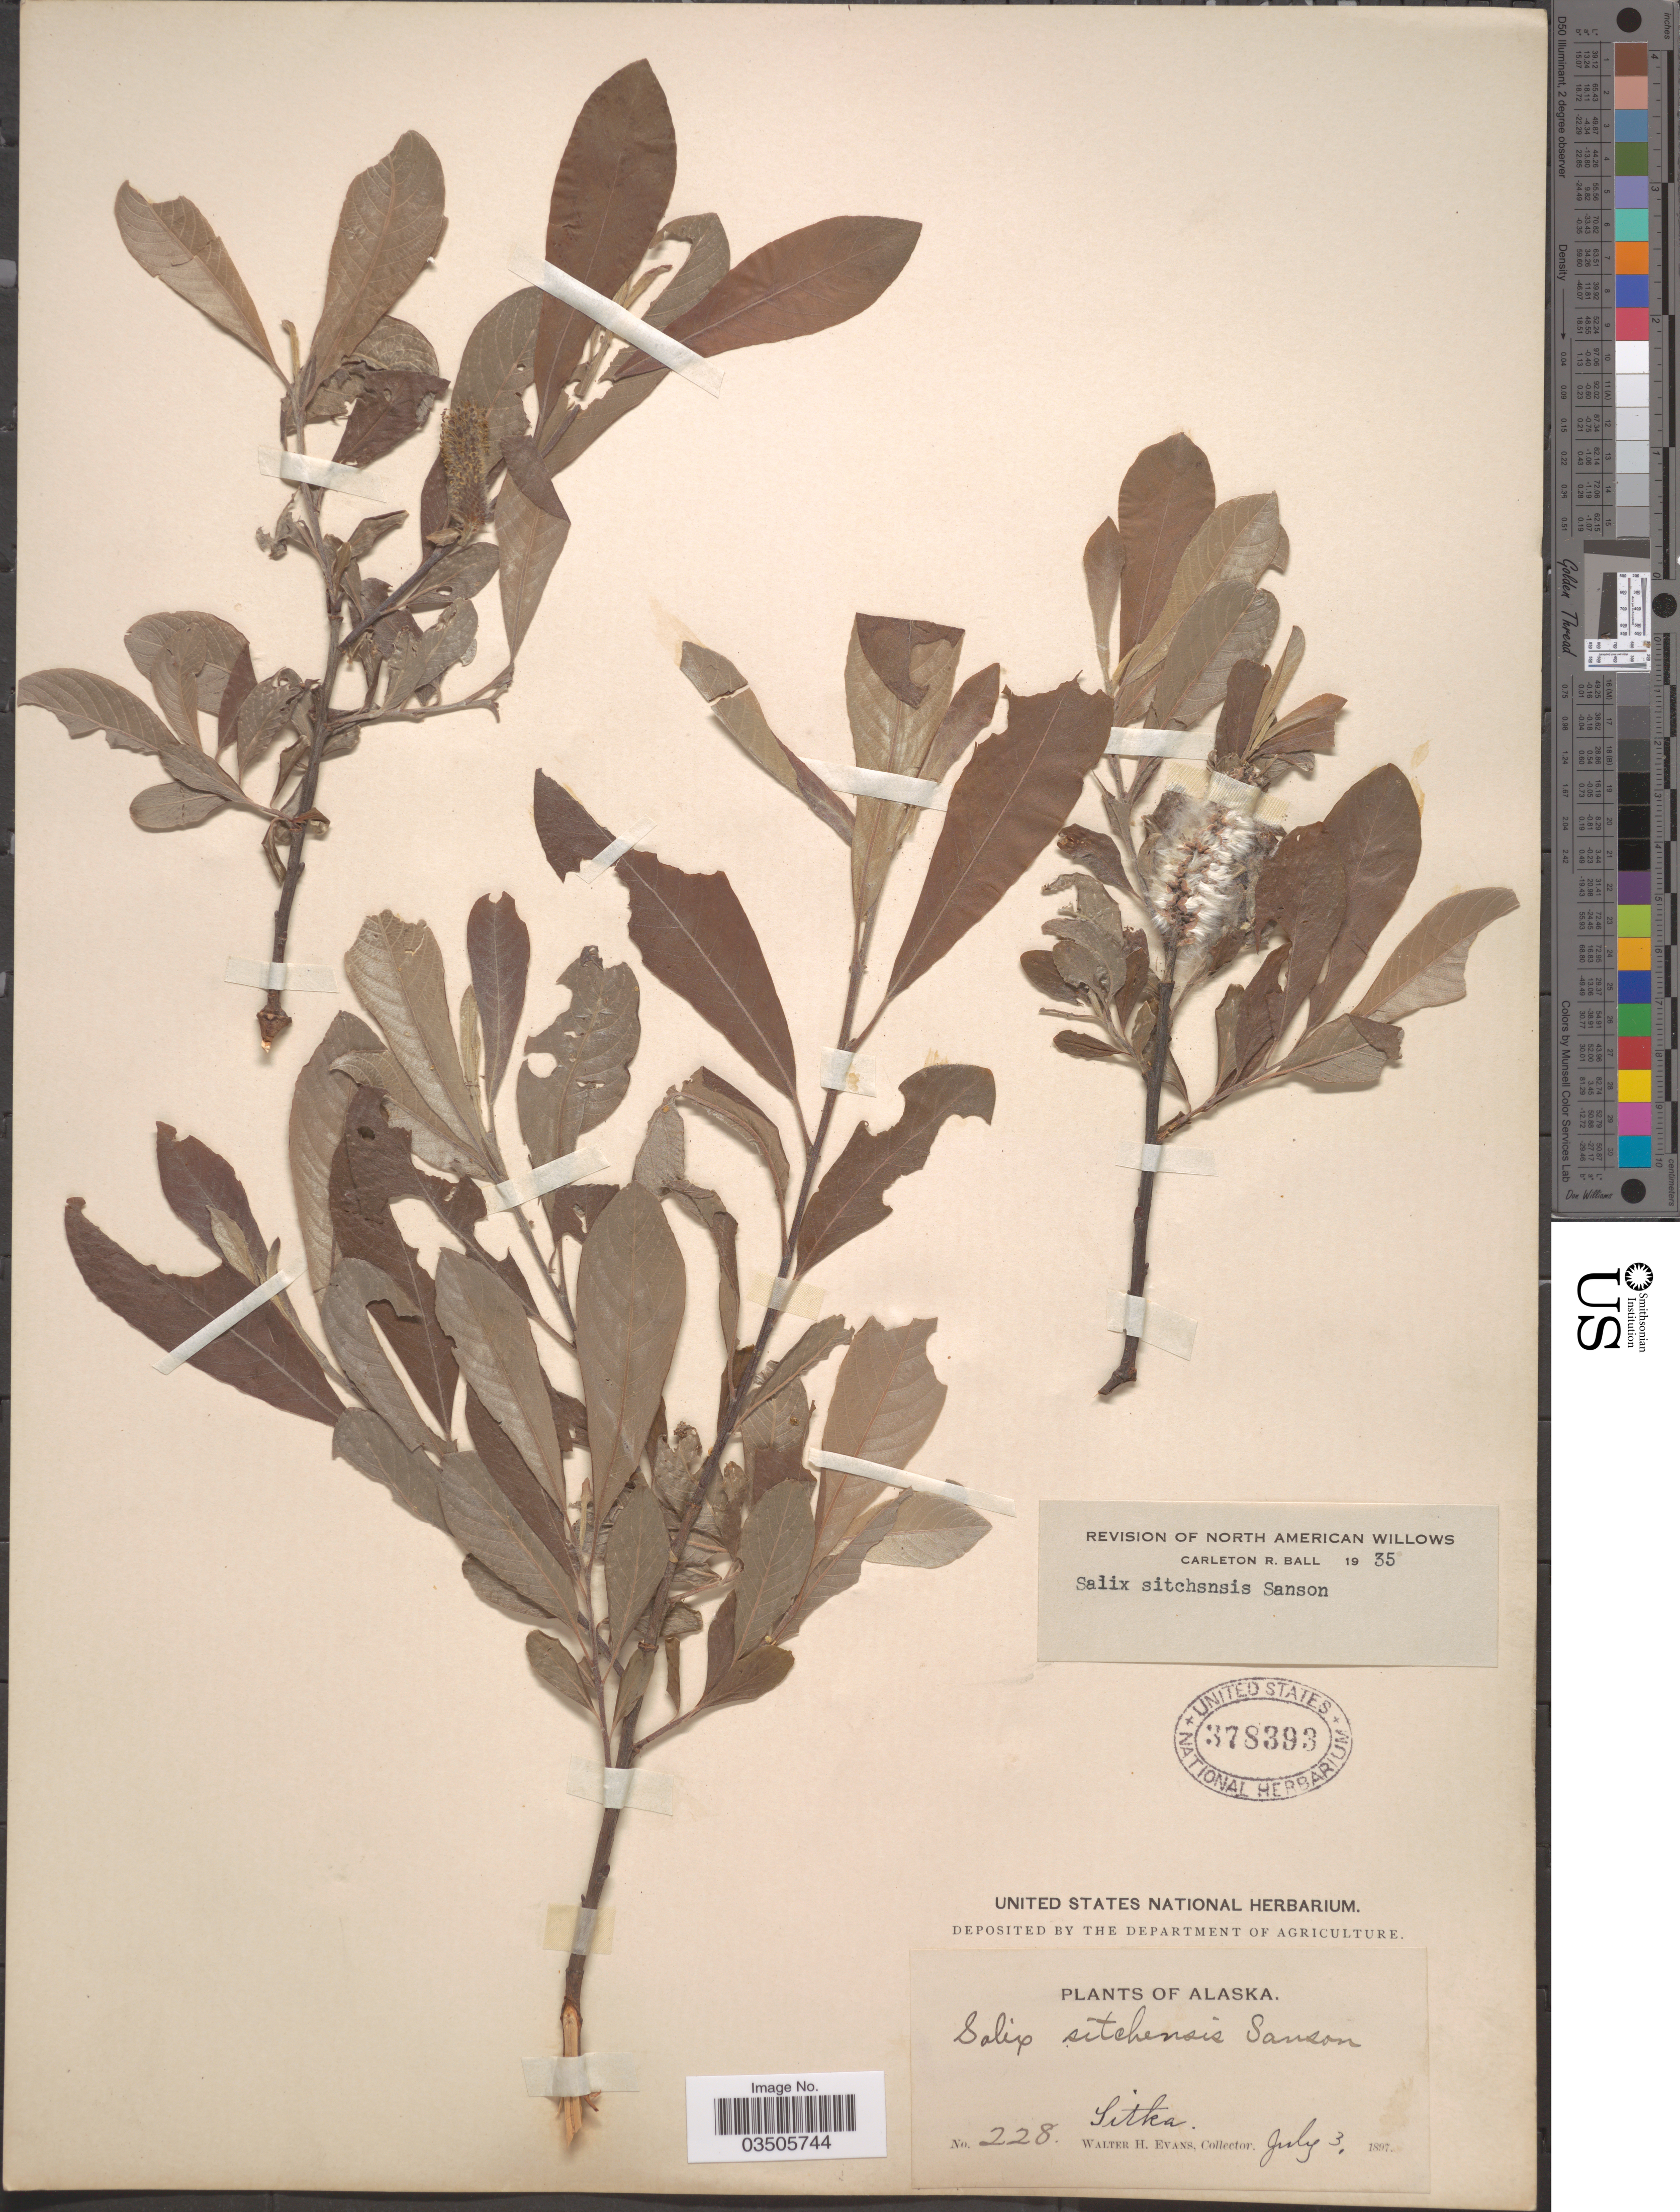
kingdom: Plantae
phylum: Tracheophyta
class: Magnoliopsida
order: Malpighiales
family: Salicaceae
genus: Salix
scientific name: Salix sitchensis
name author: Sanson ex Bong.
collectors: W. H. Evans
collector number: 228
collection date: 1897-07-03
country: United States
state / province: Alaska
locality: Sitka.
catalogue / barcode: US 378393